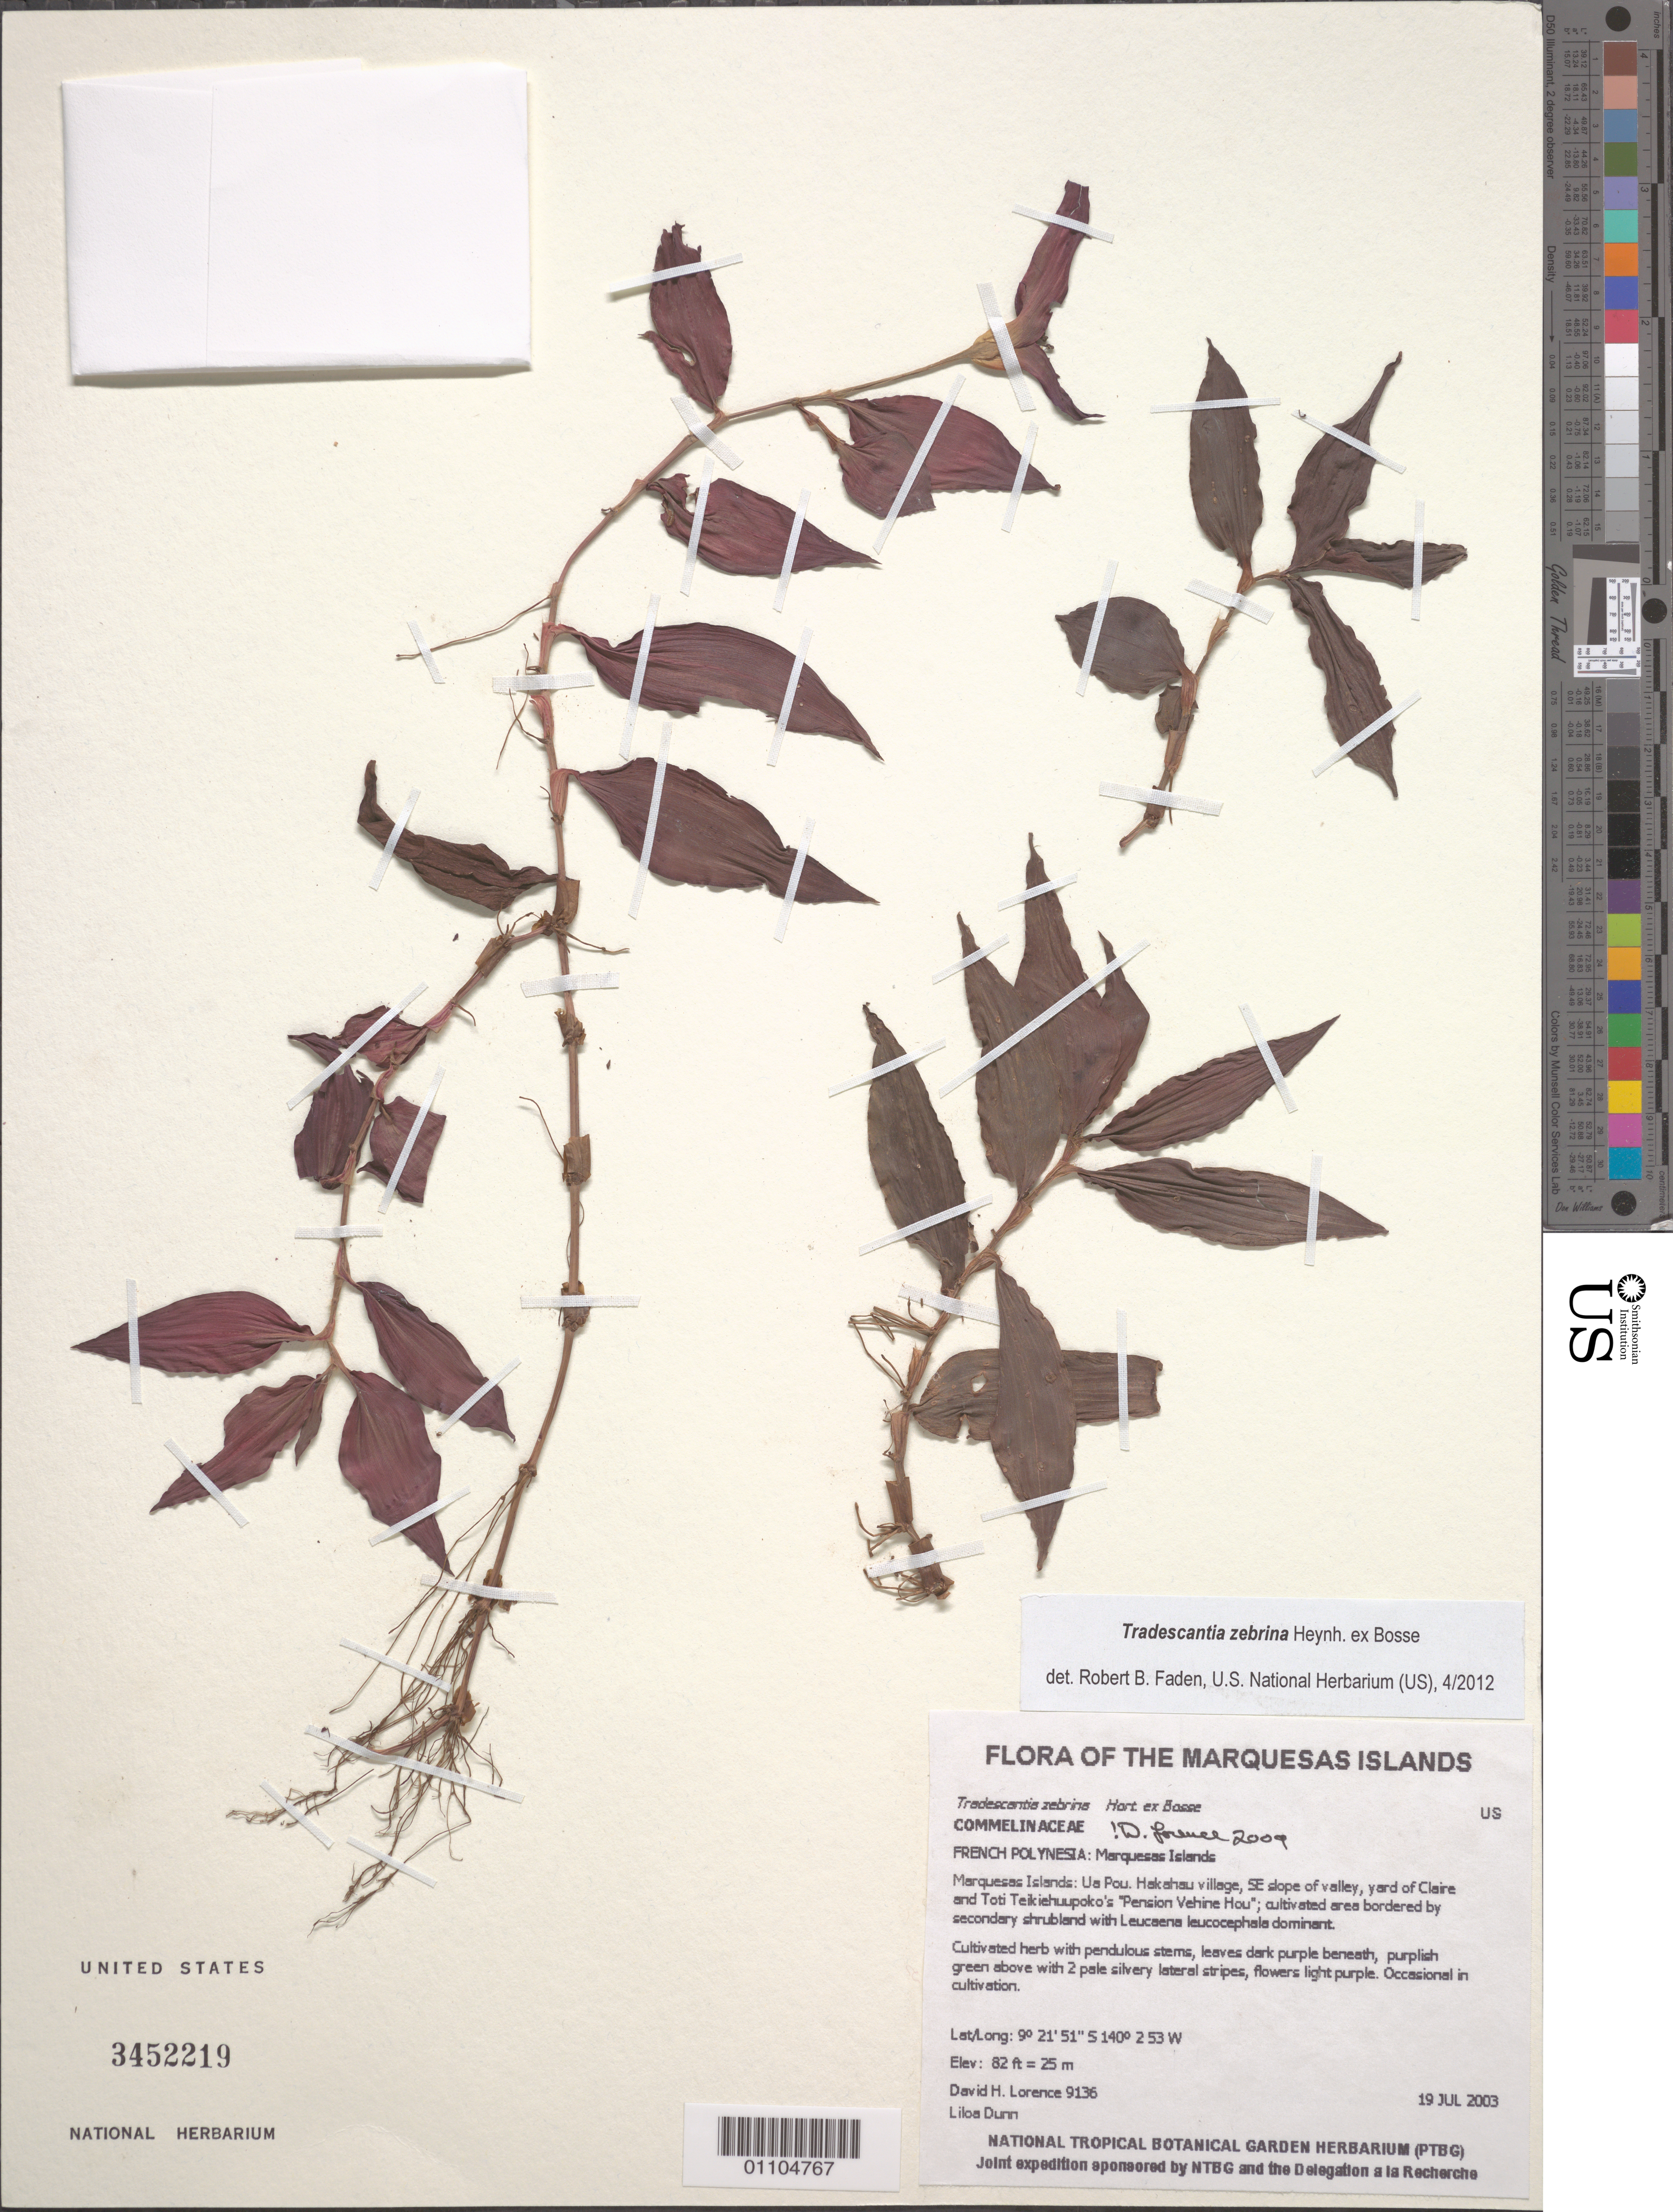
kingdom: Plantae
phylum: Tracheophyta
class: Liliopsida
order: Commelinales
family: Commelinaceae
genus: Tradescantia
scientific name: Tradescantia zebrina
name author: Bosse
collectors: D. Lorence & L. Dunn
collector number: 9136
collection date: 2003-07-19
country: French Polynesia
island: Ua Pou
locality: Hakahau village, SE slope of valley, yard of Claire and Toti Teikiehuupoko's "Pension Vehine Hou"; cultivated area bordered by secondary shrubland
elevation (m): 25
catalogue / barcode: US 3452219